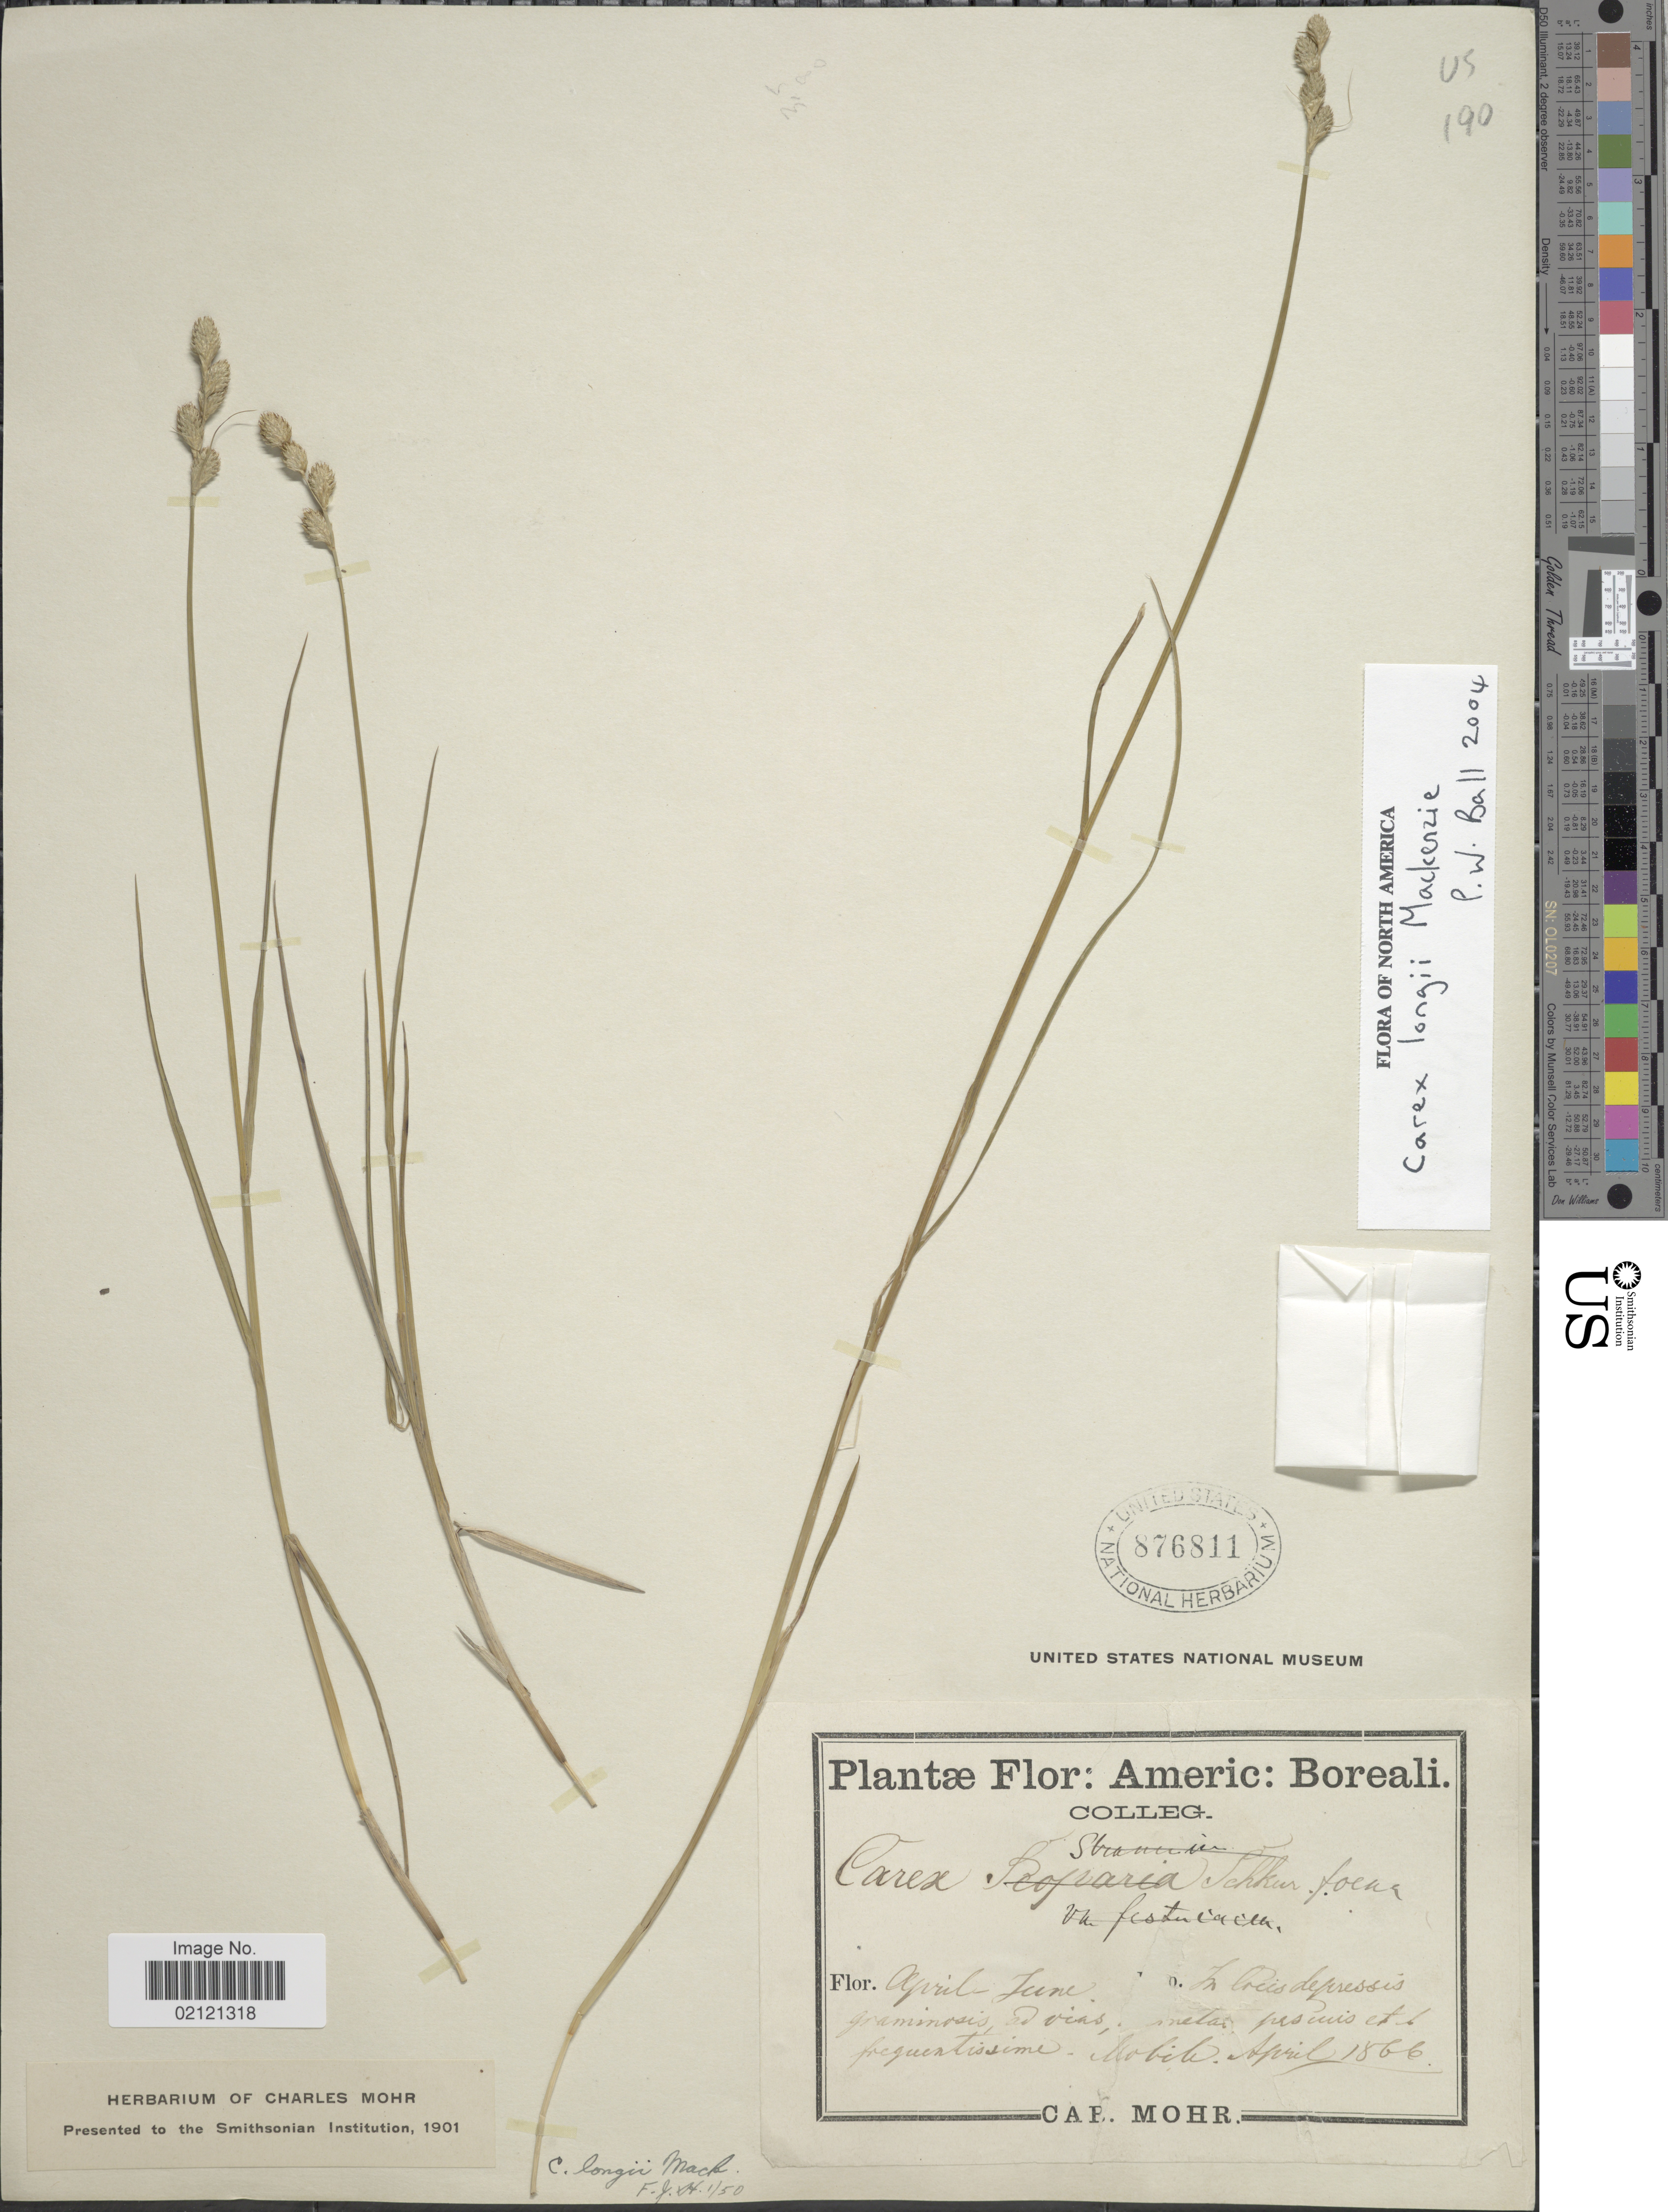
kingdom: Plantae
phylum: Tracheophyta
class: Liliopsida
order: Poales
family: Cyperaceae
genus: Carex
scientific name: Carex longii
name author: Mack.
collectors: Mohr, --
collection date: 1866-04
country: United States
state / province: Alabama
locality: Mobile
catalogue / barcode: US 876811